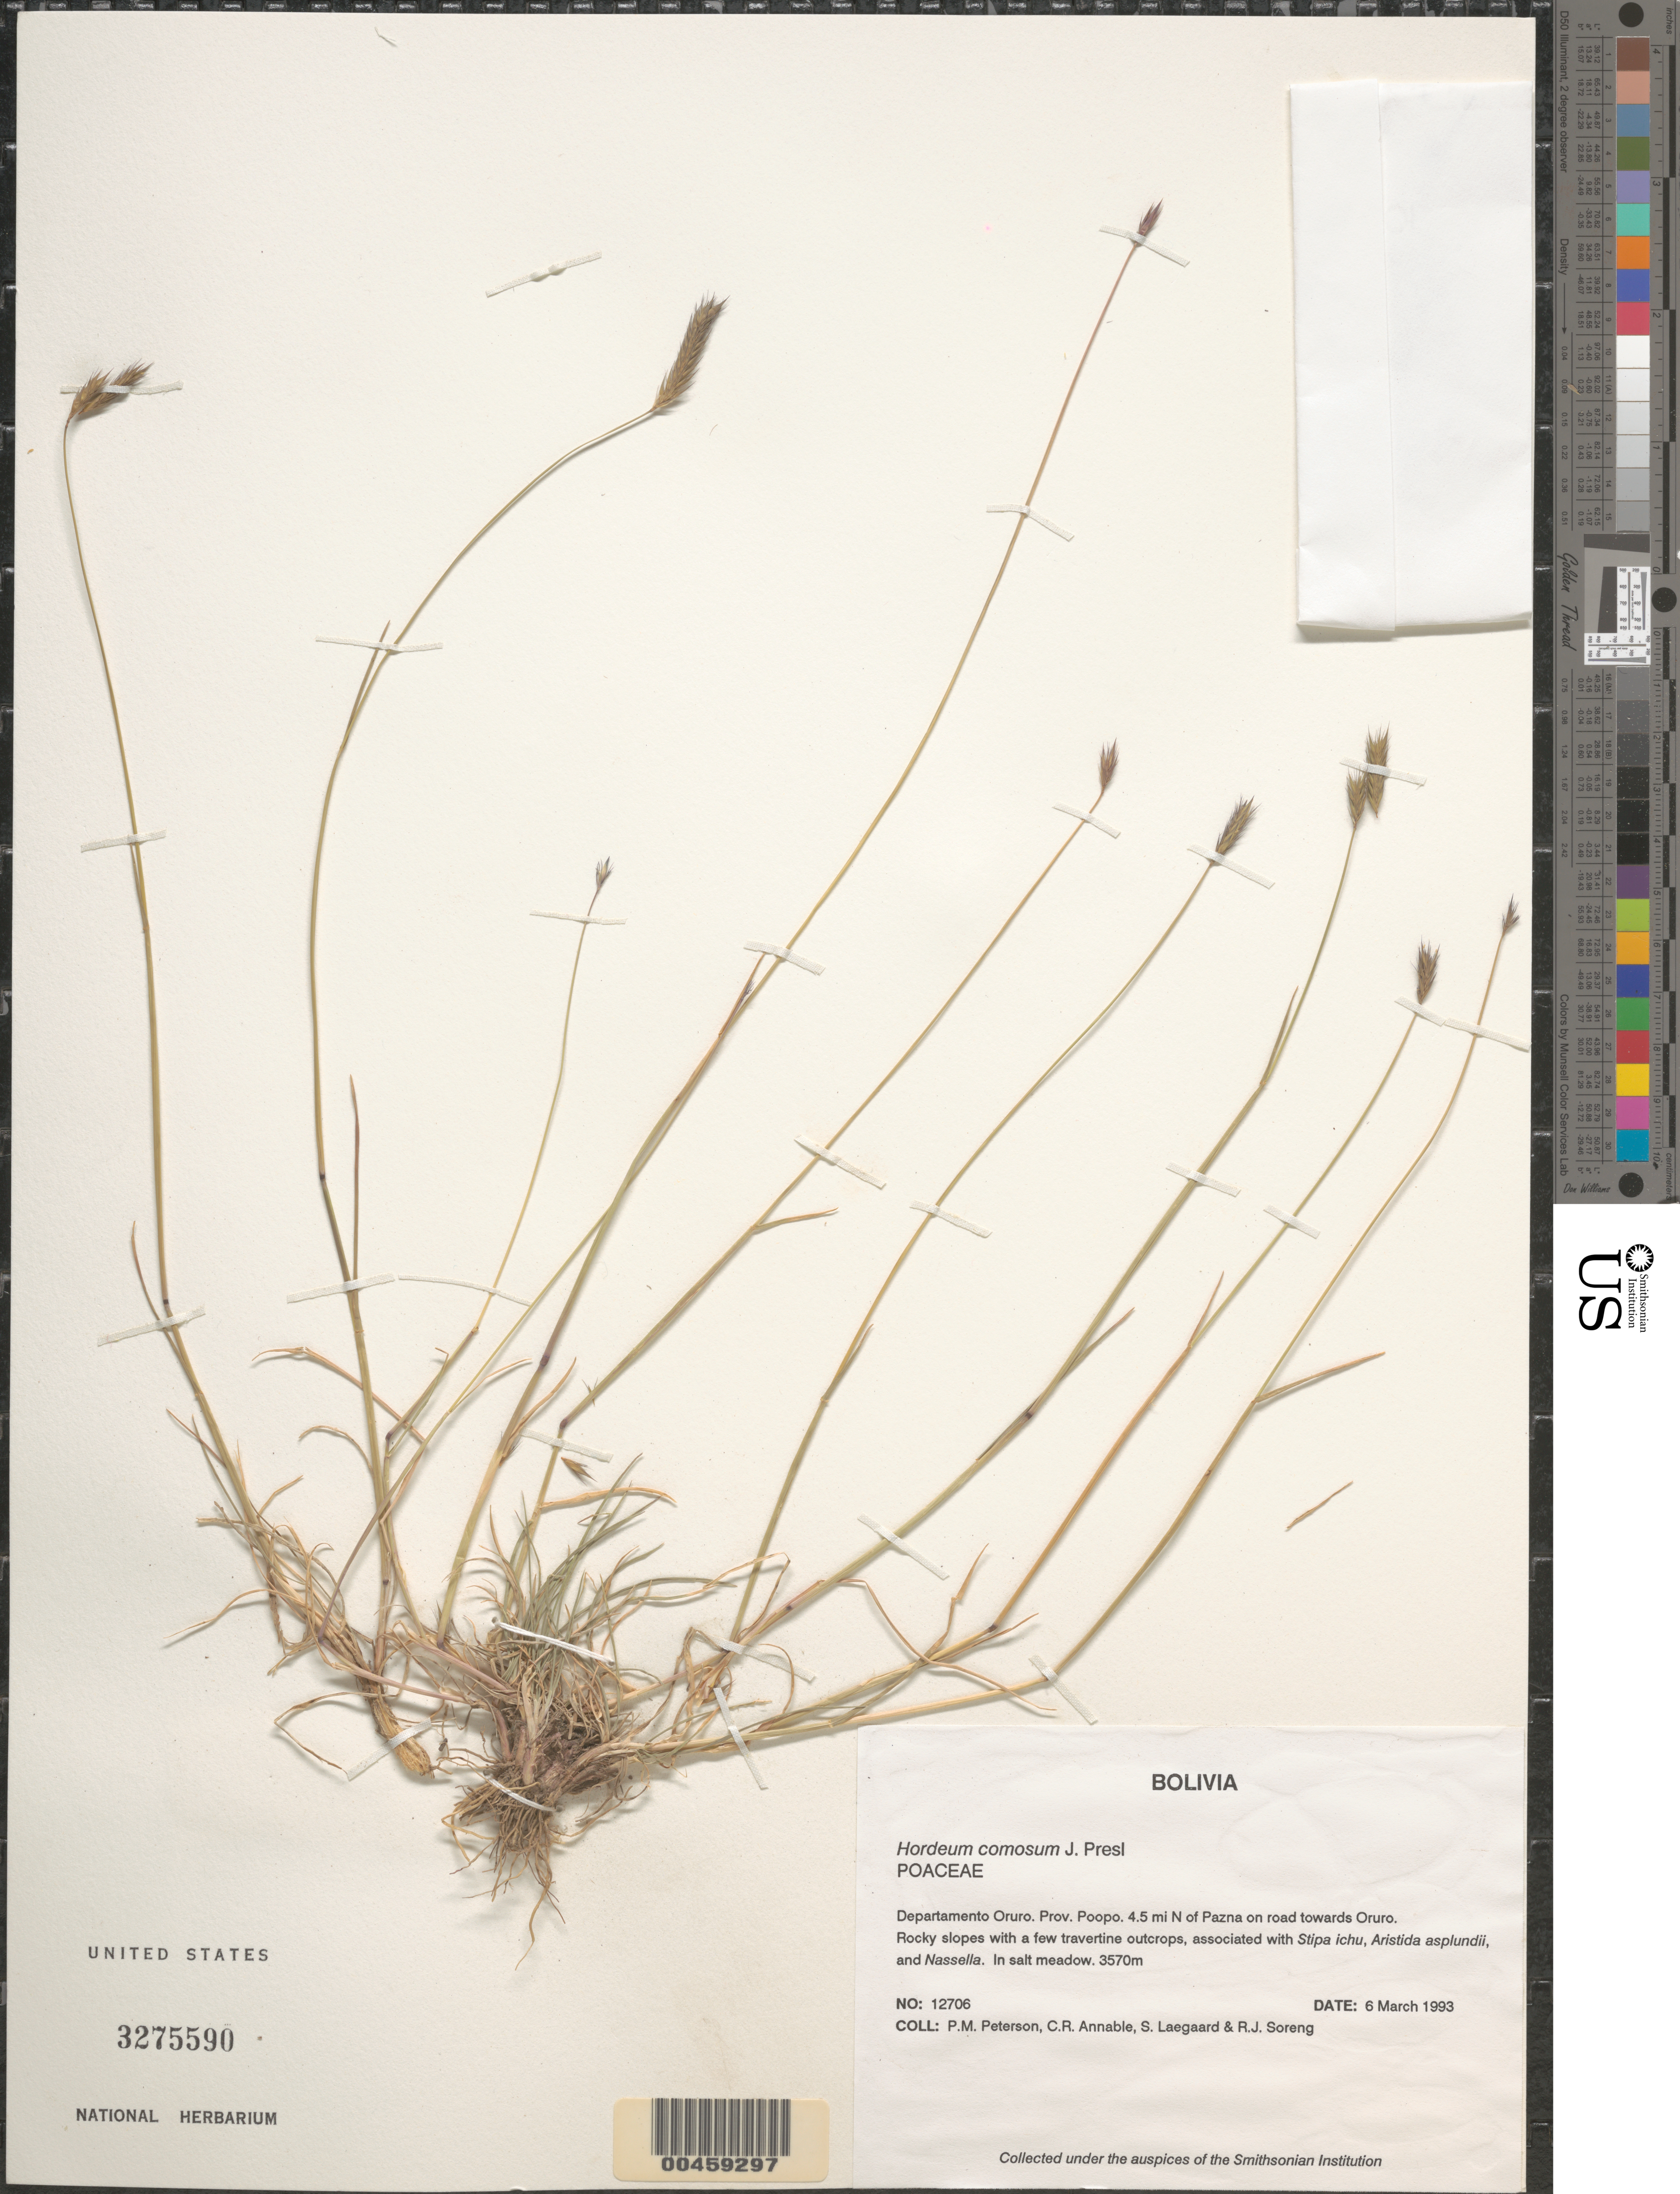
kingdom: Plantae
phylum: Tracheophyta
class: Liliopsida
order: Poales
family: Poaceae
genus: Hordeum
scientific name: Hordeum comosum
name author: J. Presl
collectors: P. M. Peterson, C. R. Annable, S. Lægaard & R. J. Soreng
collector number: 12706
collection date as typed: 06 Mar 1993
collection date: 1993-03-06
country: Bolivia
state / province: Oruro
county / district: Poopó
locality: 4.5 mi N of Pazna on road towards Oruro.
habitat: Rocky slopes with a few travertine outcrops, associated with Stipa ichu, Aristida asplundii, and Nassella. In salt mea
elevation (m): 3570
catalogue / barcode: US 3275590